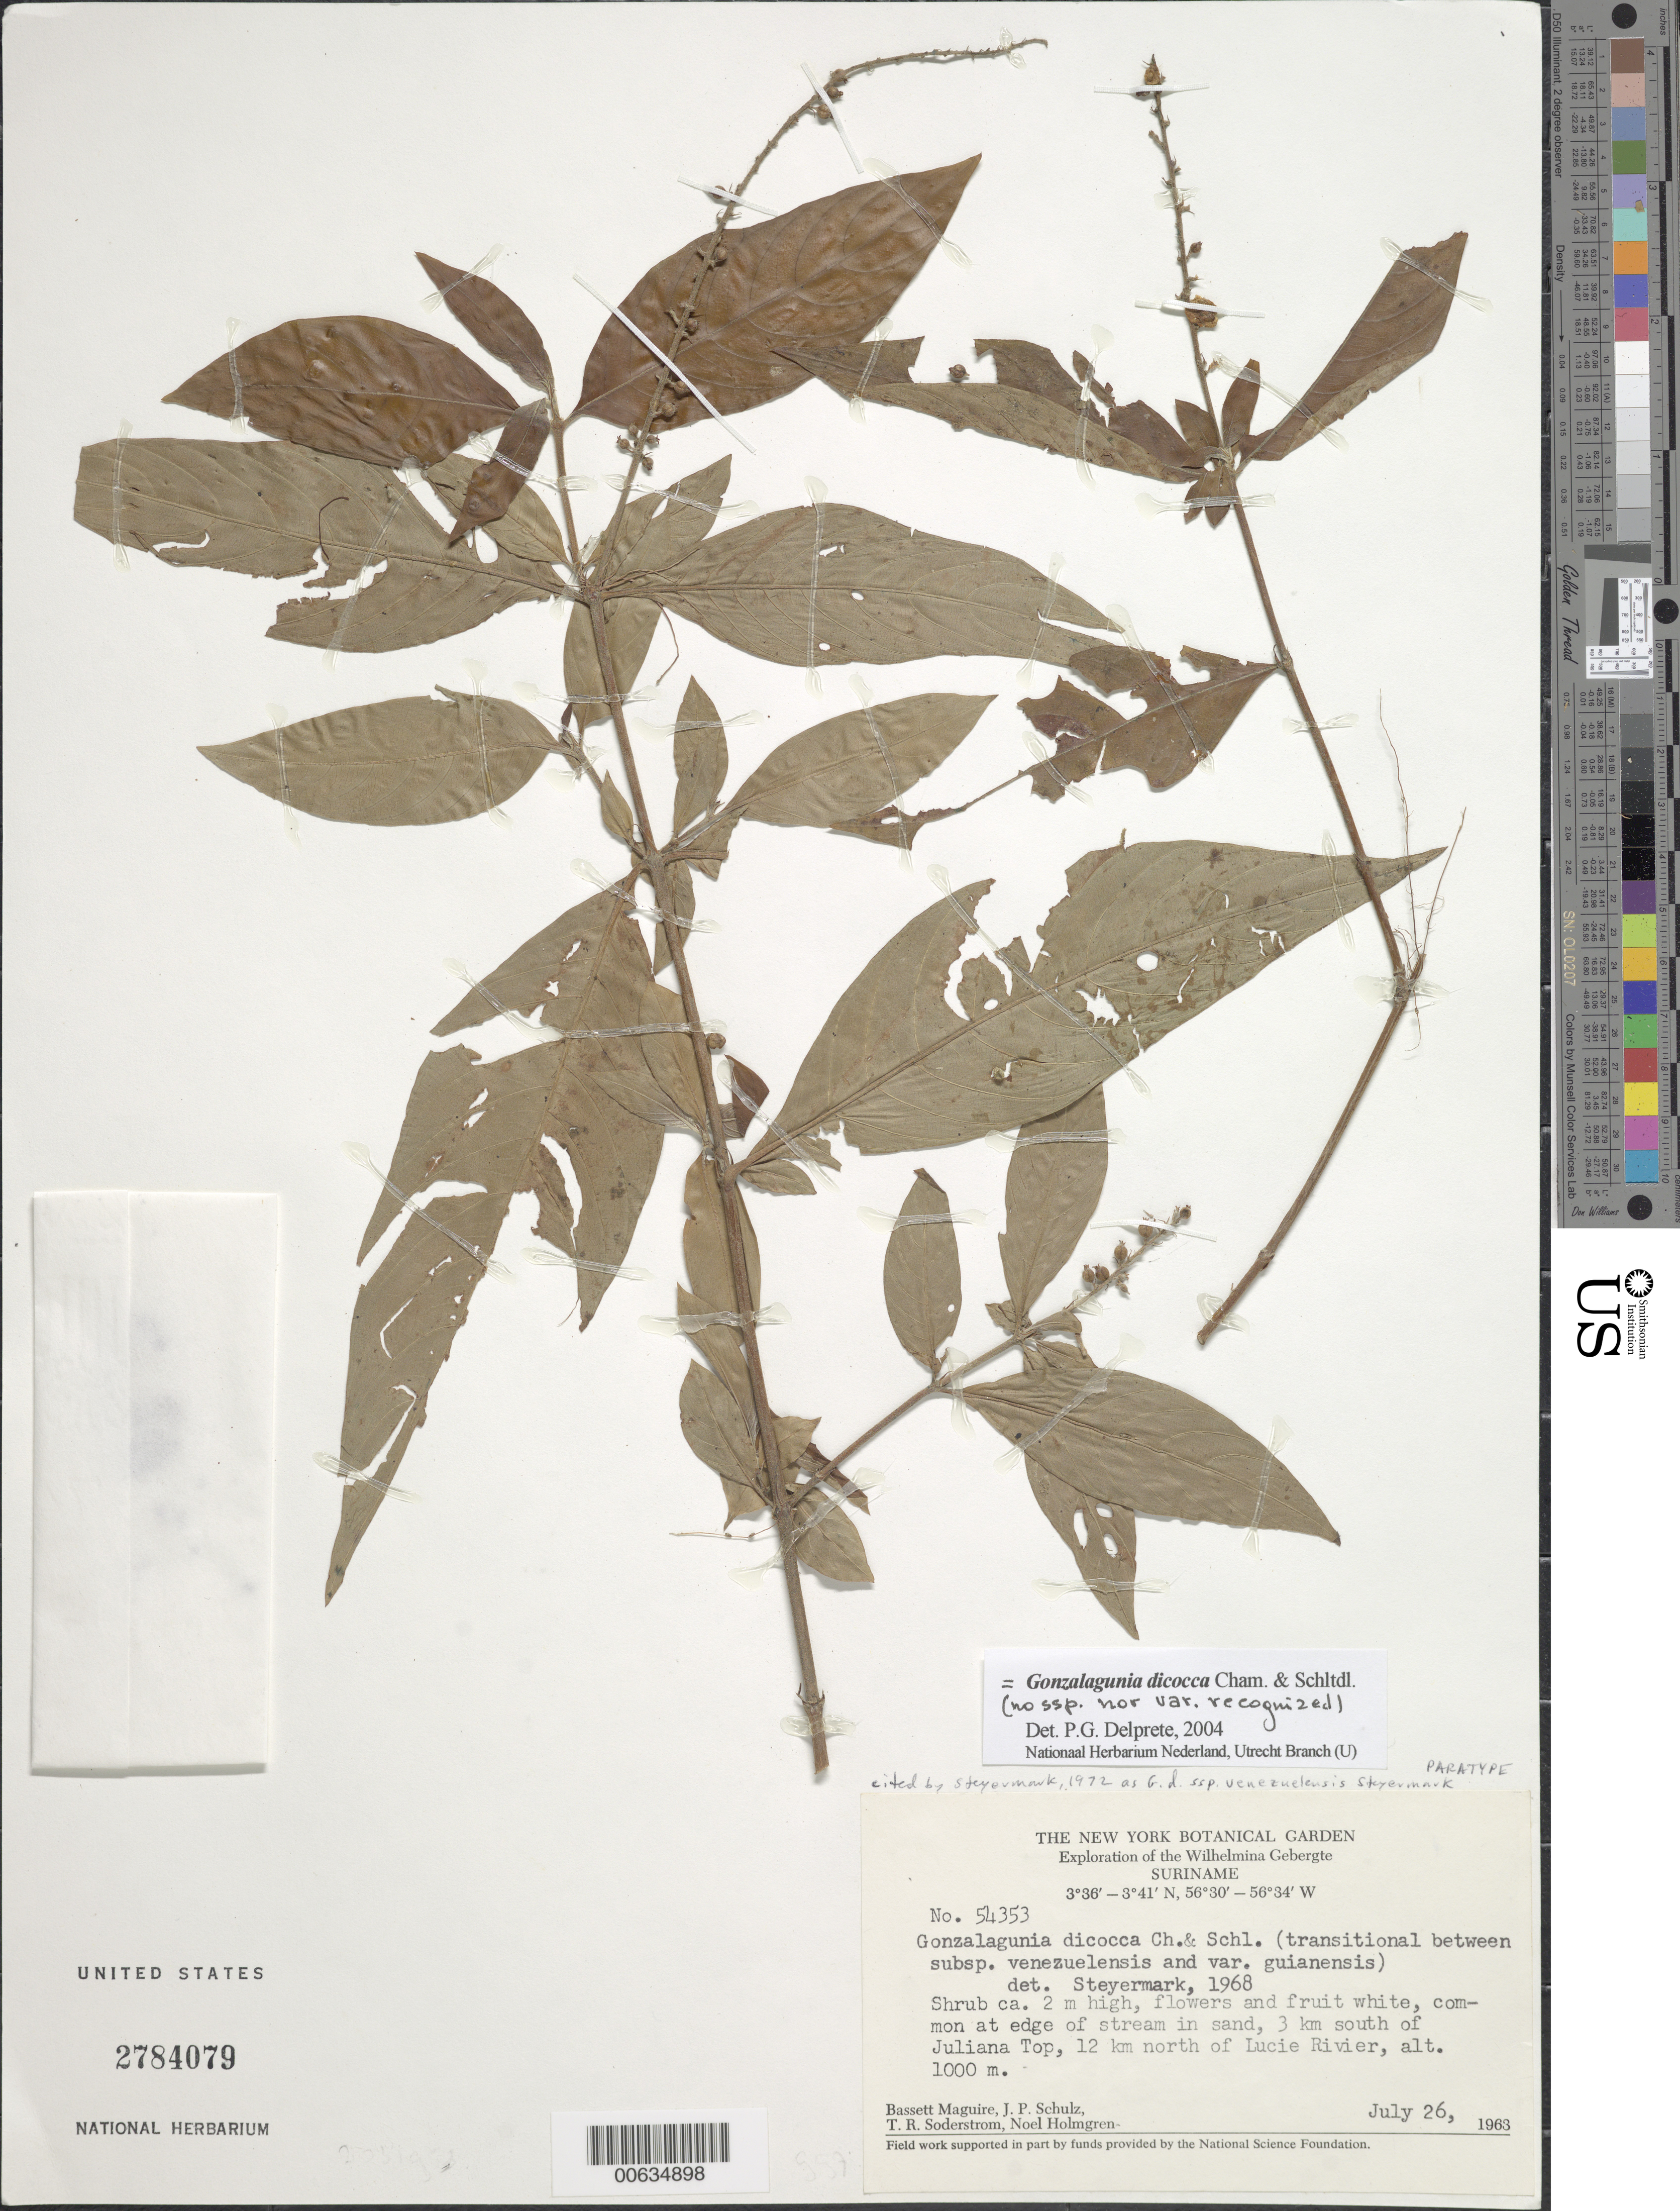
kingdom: Plantae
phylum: Tracheophyta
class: Magnoliopsida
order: Gentianales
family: Rubiaceae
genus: Gonzalagunia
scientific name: Gonzalagunia dicocca subsp. venezuelensis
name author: Steyerm.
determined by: Steyermark, Julian A., (VEN)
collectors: B. Maguire, J. P. Schulz, T. R. Soderstrom & N. H. Holmgren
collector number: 54353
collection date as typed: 26-Jul-63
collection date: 1963-07-26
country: Suriname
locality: Juliana Top, 3 km S of, 12 km N of Lucie R., Wilhelmina Gebergte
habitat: Edge of stream in sand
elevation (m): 1000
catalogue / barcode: US 2784079